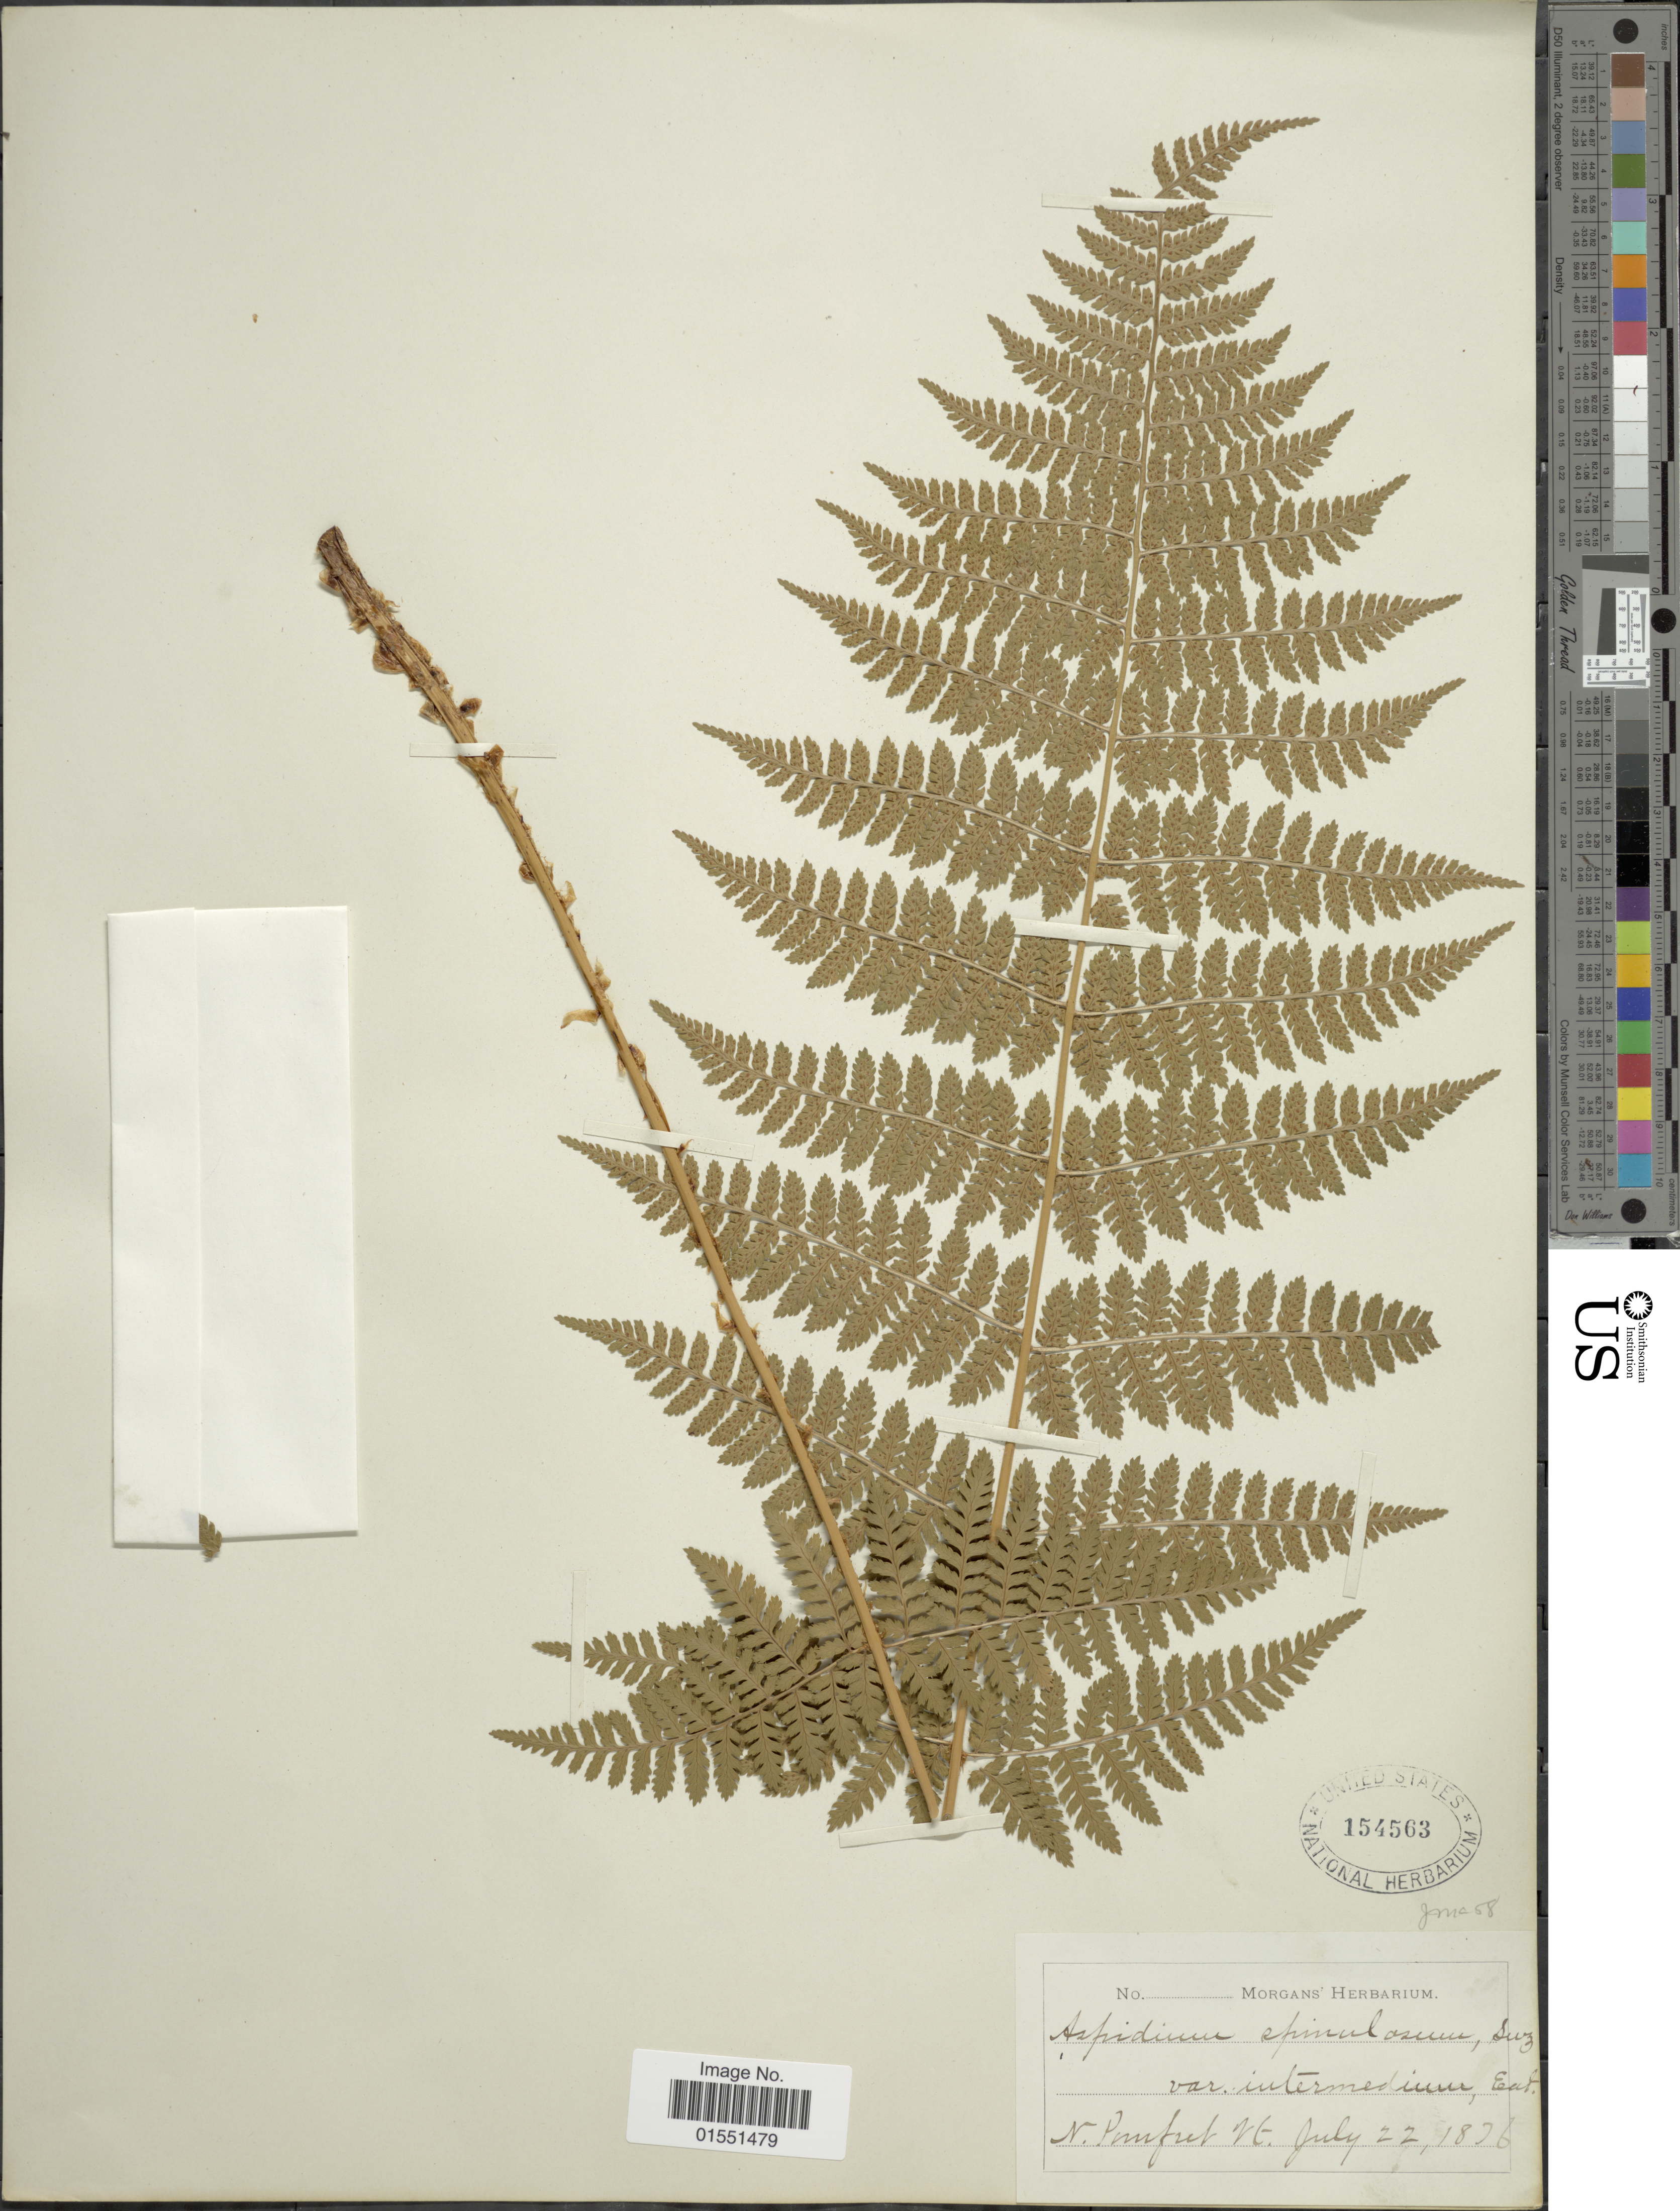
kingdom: Plantae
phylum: Tracheophyta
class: Polypodiopsida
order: Polypodiales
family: Dryopteridaceae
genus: Dryopteris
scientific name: Dryopteris intermedia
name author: (Muhl.) A. Gray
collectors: Morgans' Herbarium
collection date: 1876-07-22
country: United States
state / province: Vermont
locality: N. Pomfret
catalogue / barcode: US 154563